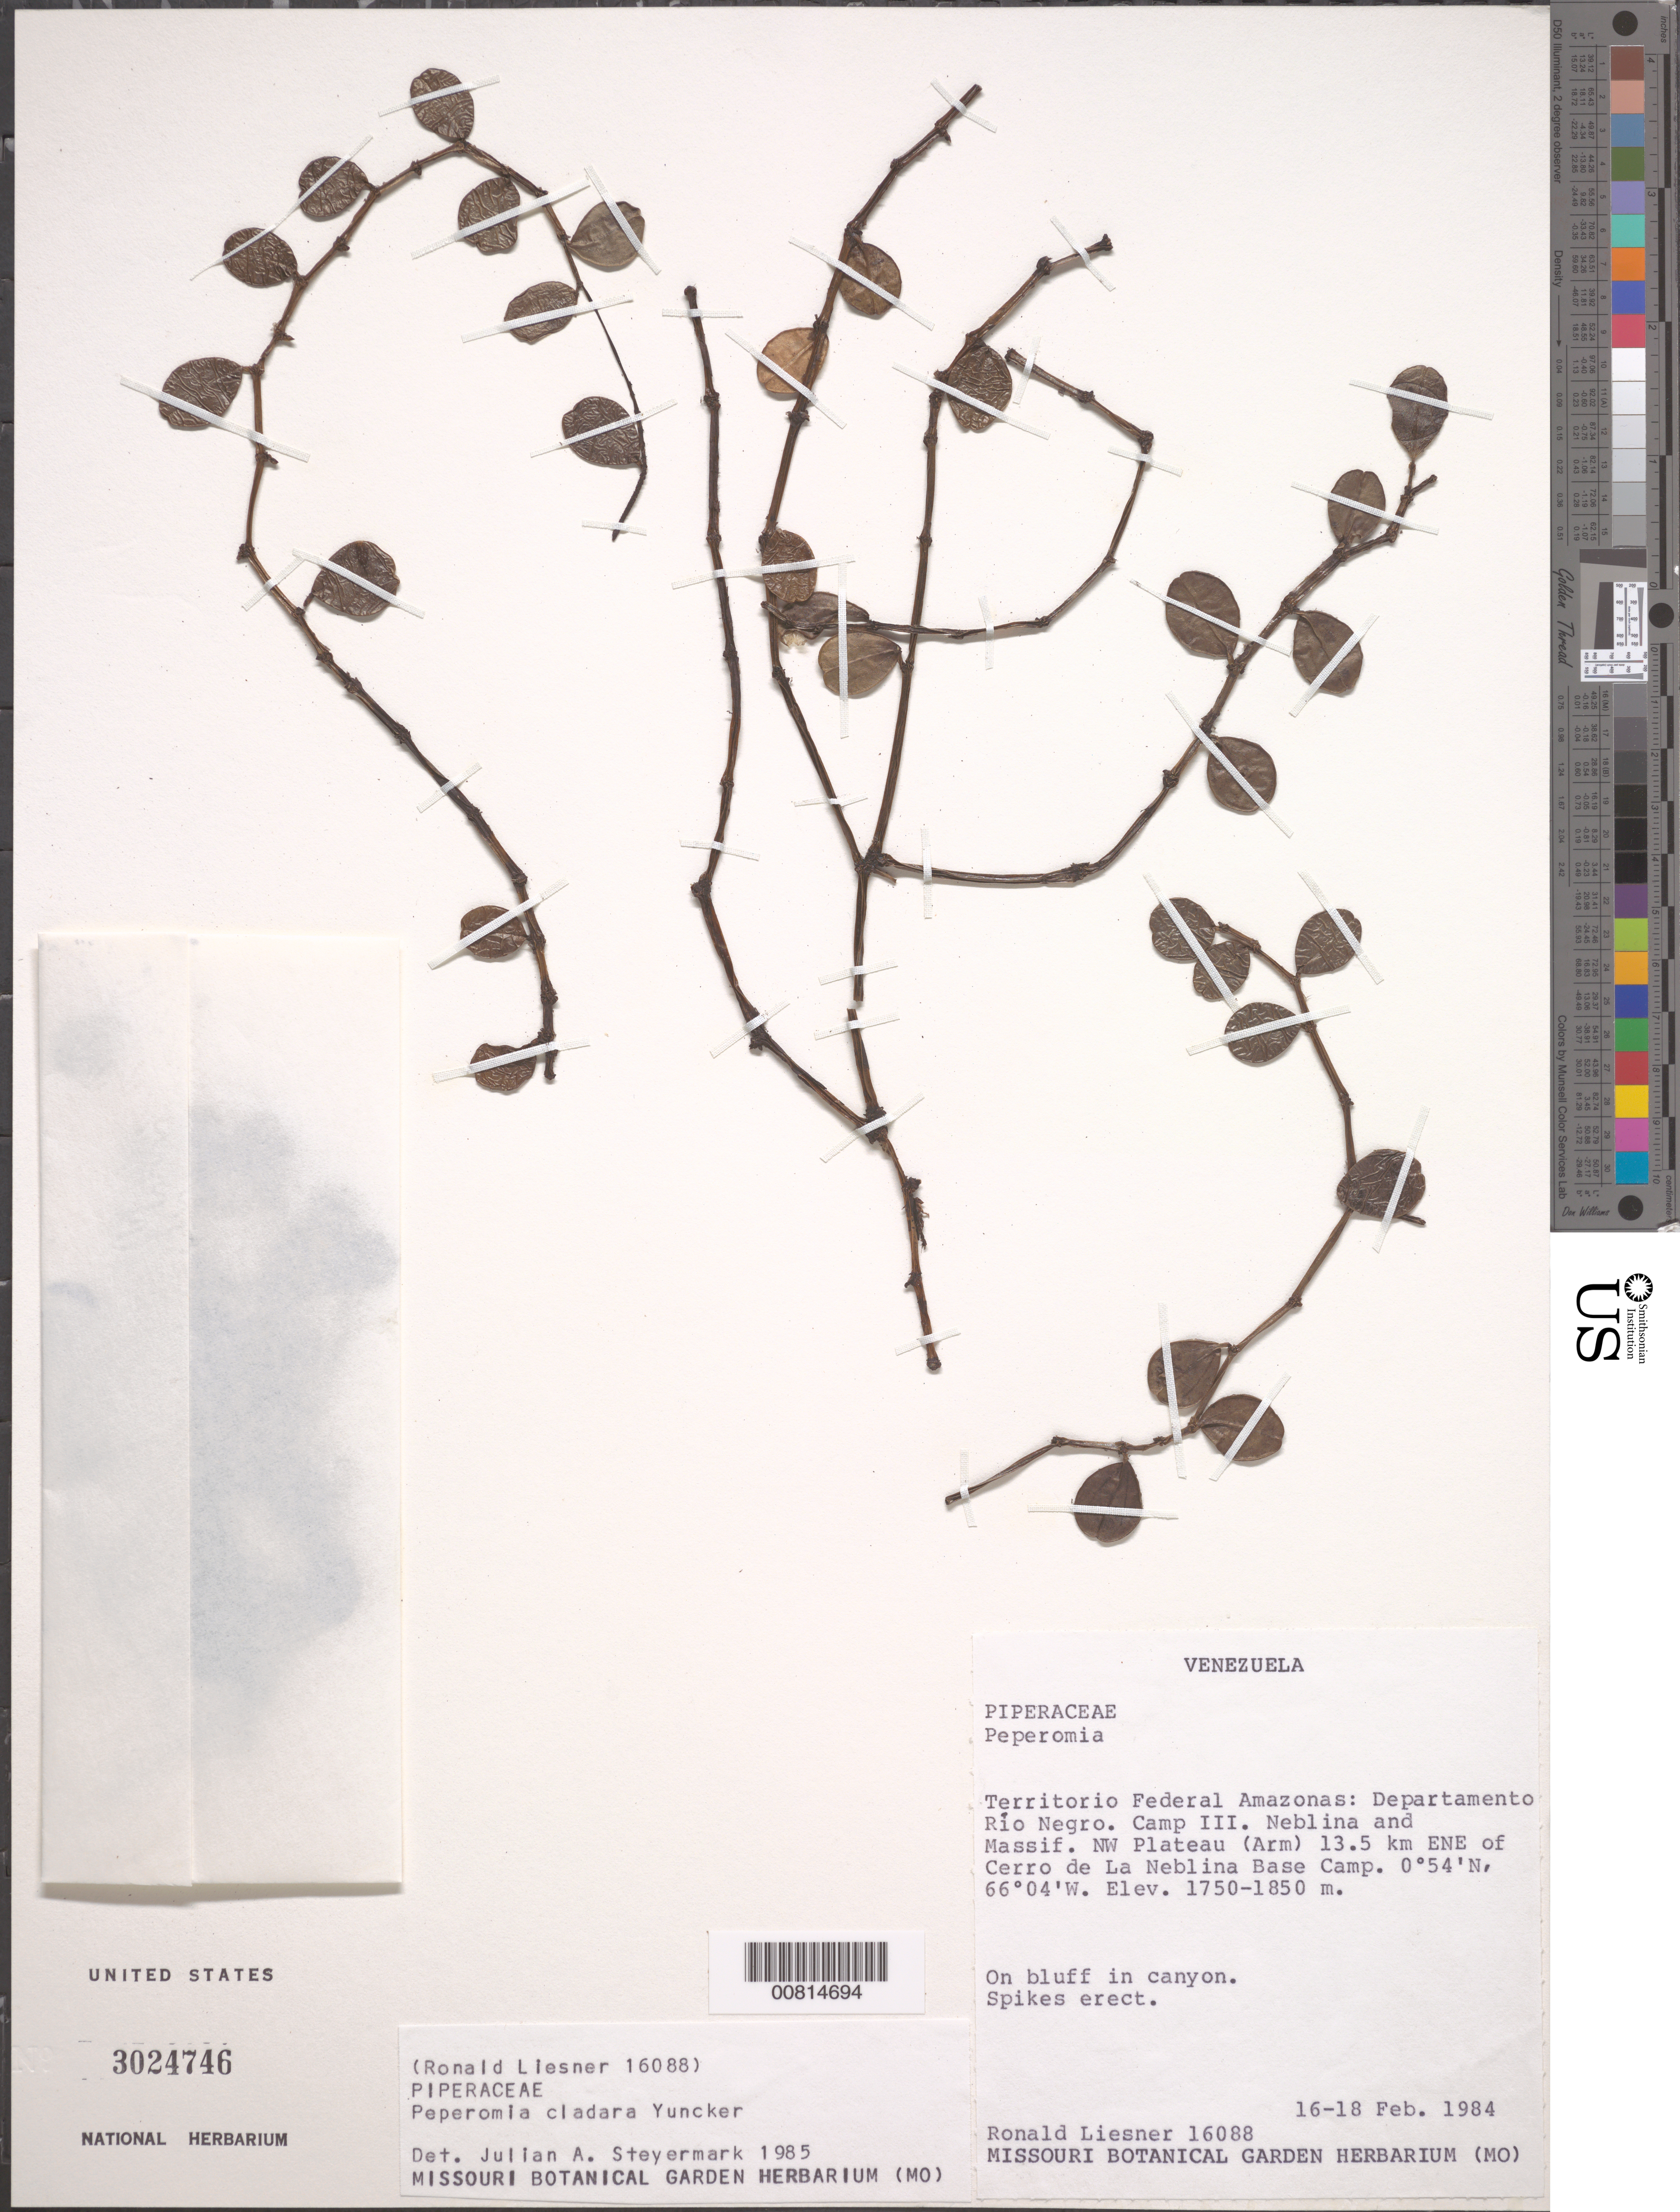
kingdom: Plantae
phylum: Tracheophyta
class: Magnoliopsida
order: Piperales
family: Piperaceae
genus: Peperomia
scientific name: Peperomia cladara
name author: Yunck.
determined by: Steyermark, Julian A., (VEN)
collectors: R. L. Liesner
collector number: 16088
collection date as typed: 16-Feb-84 to 18-Feb-84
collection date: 1984-02-16/1984-02-18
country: Venezuela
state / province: Amazonas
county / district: Río Negro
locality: Cerro de La Neblina Base Camp, Camp III, Neblina & Massif, NW Plateau, 13.5 km ENE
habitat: Bluff in canyon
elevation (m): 1750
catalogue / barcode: US 3024746